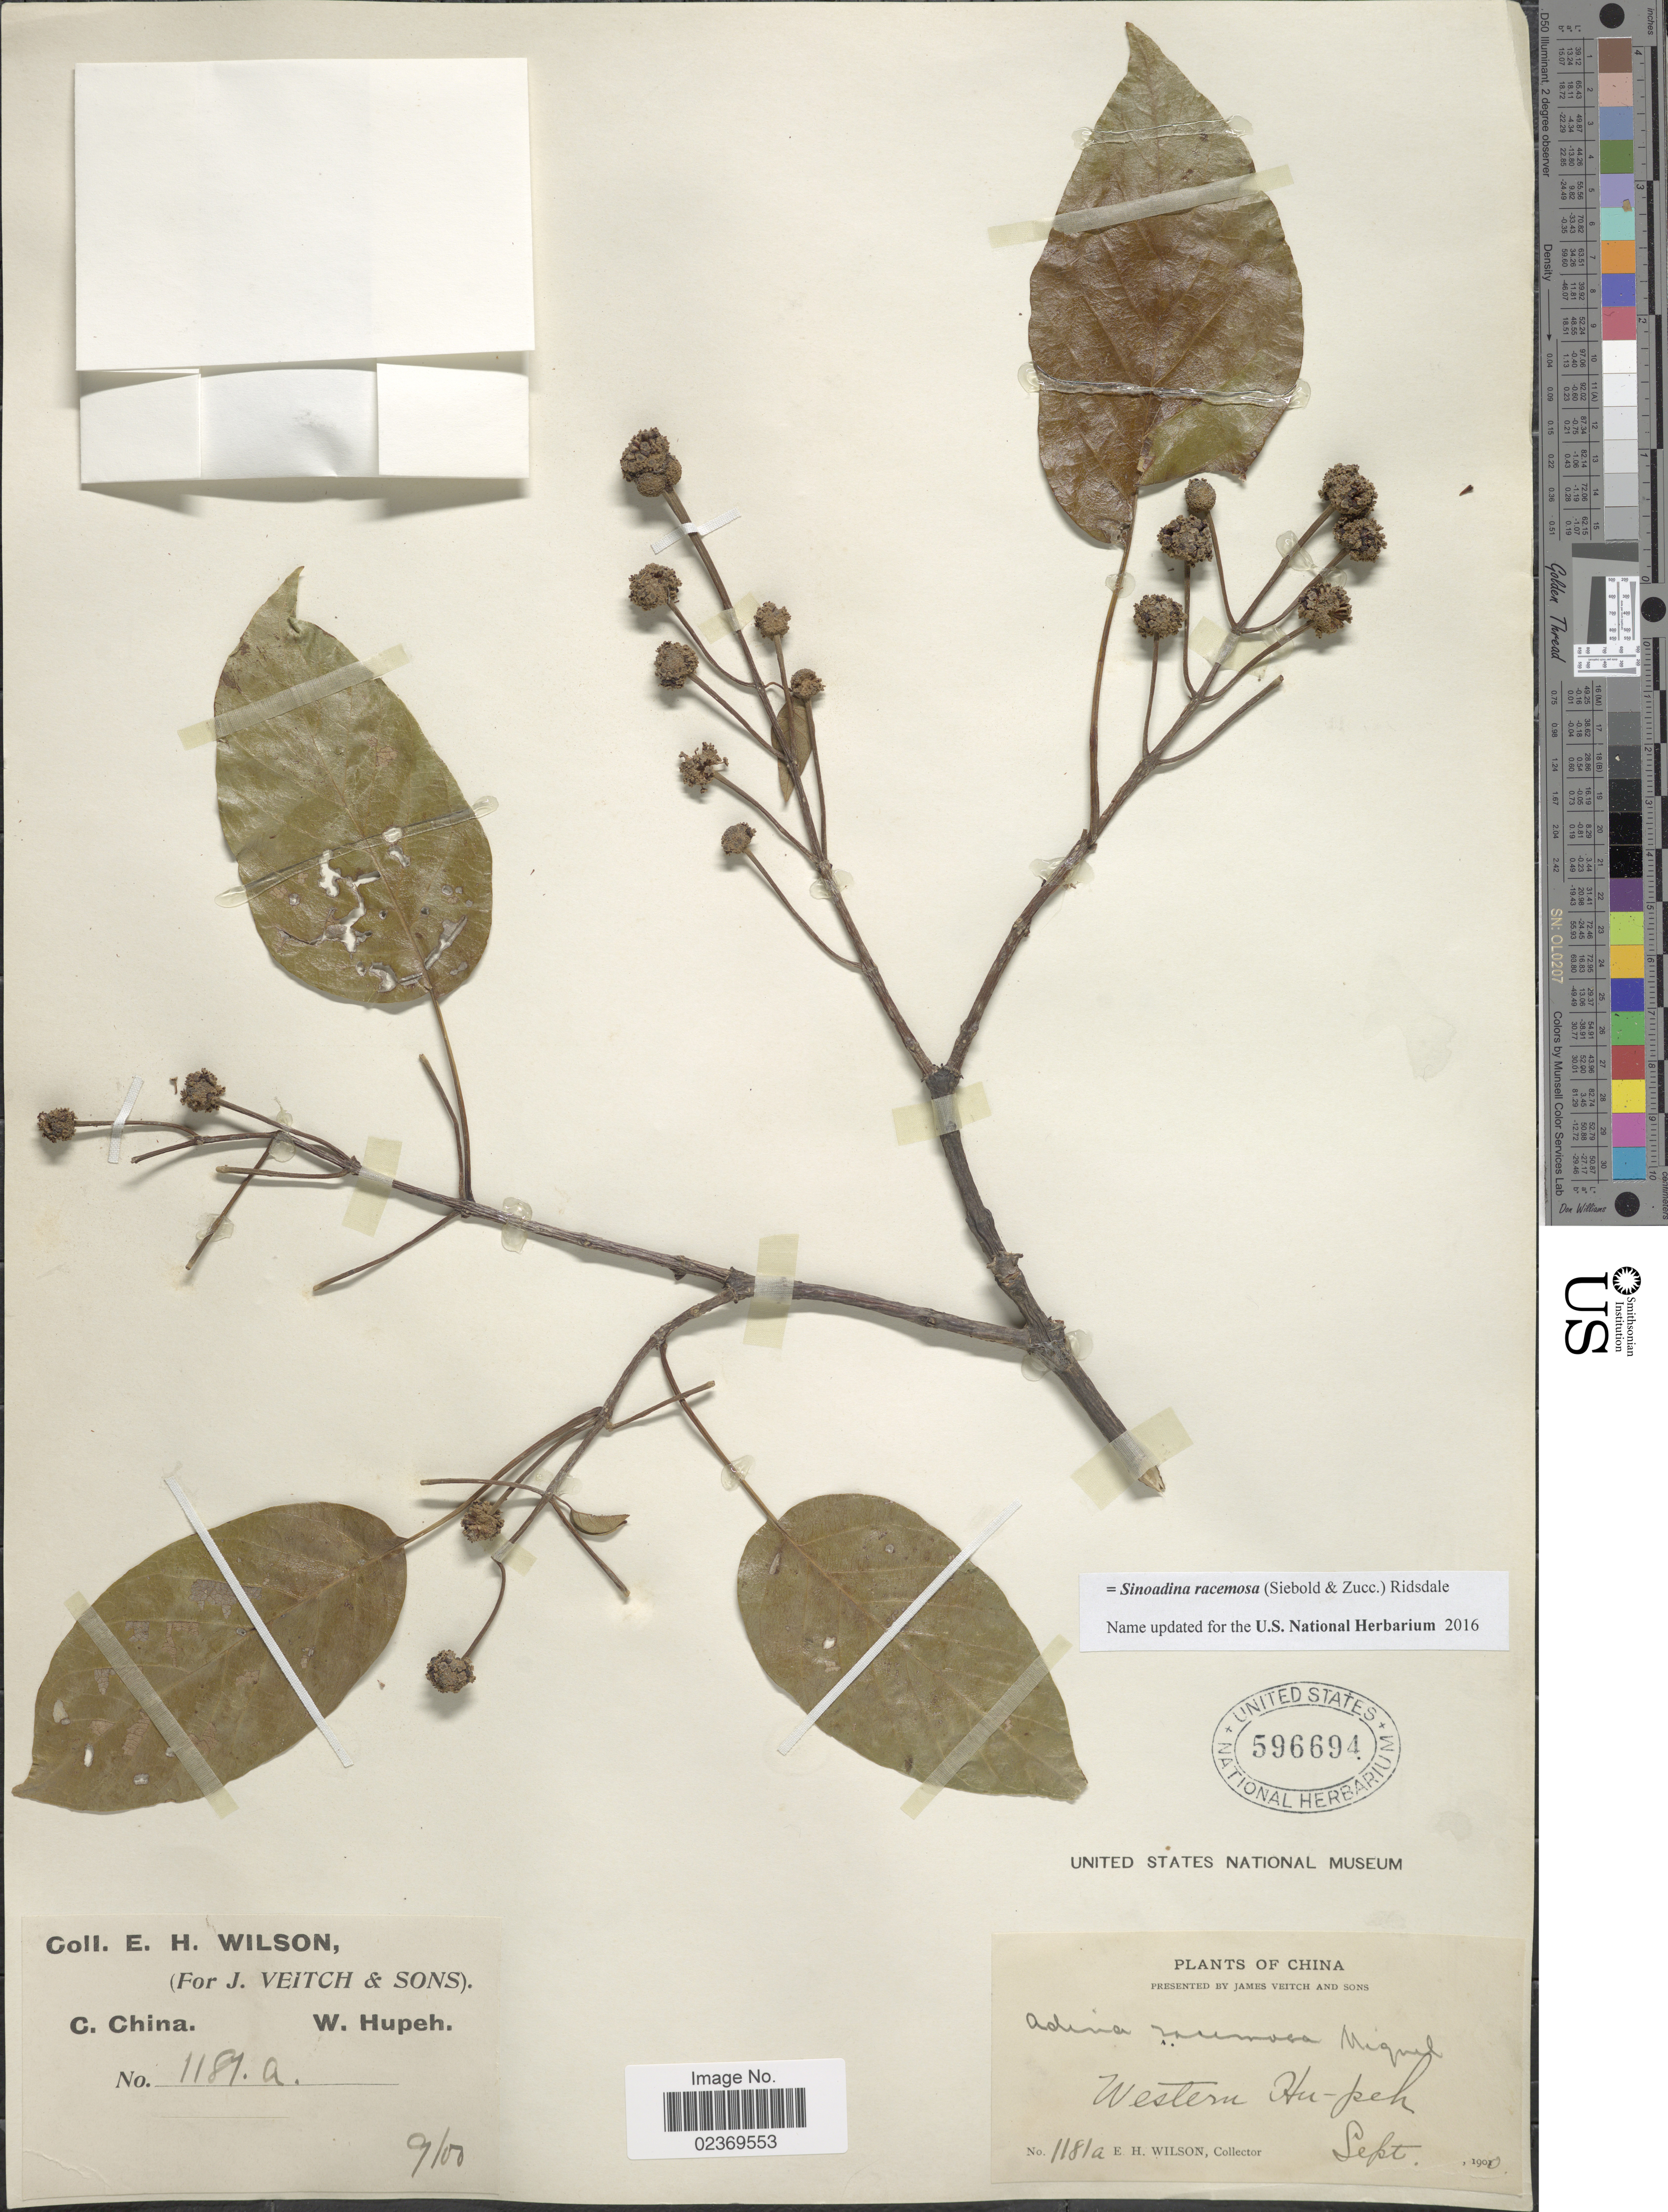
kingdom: Plantae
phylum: Tracheophyta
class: Magnoliopsida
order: Gentianales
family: Rubiaceae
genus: Sinoadina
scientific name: Sinoadina racemosa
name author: (Siebold & Zucc.) Risdale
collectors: E. Wilson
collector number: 1181a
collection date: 1900-09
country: China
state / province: Hubei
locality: Western Hu-peh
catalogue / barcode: US 596694